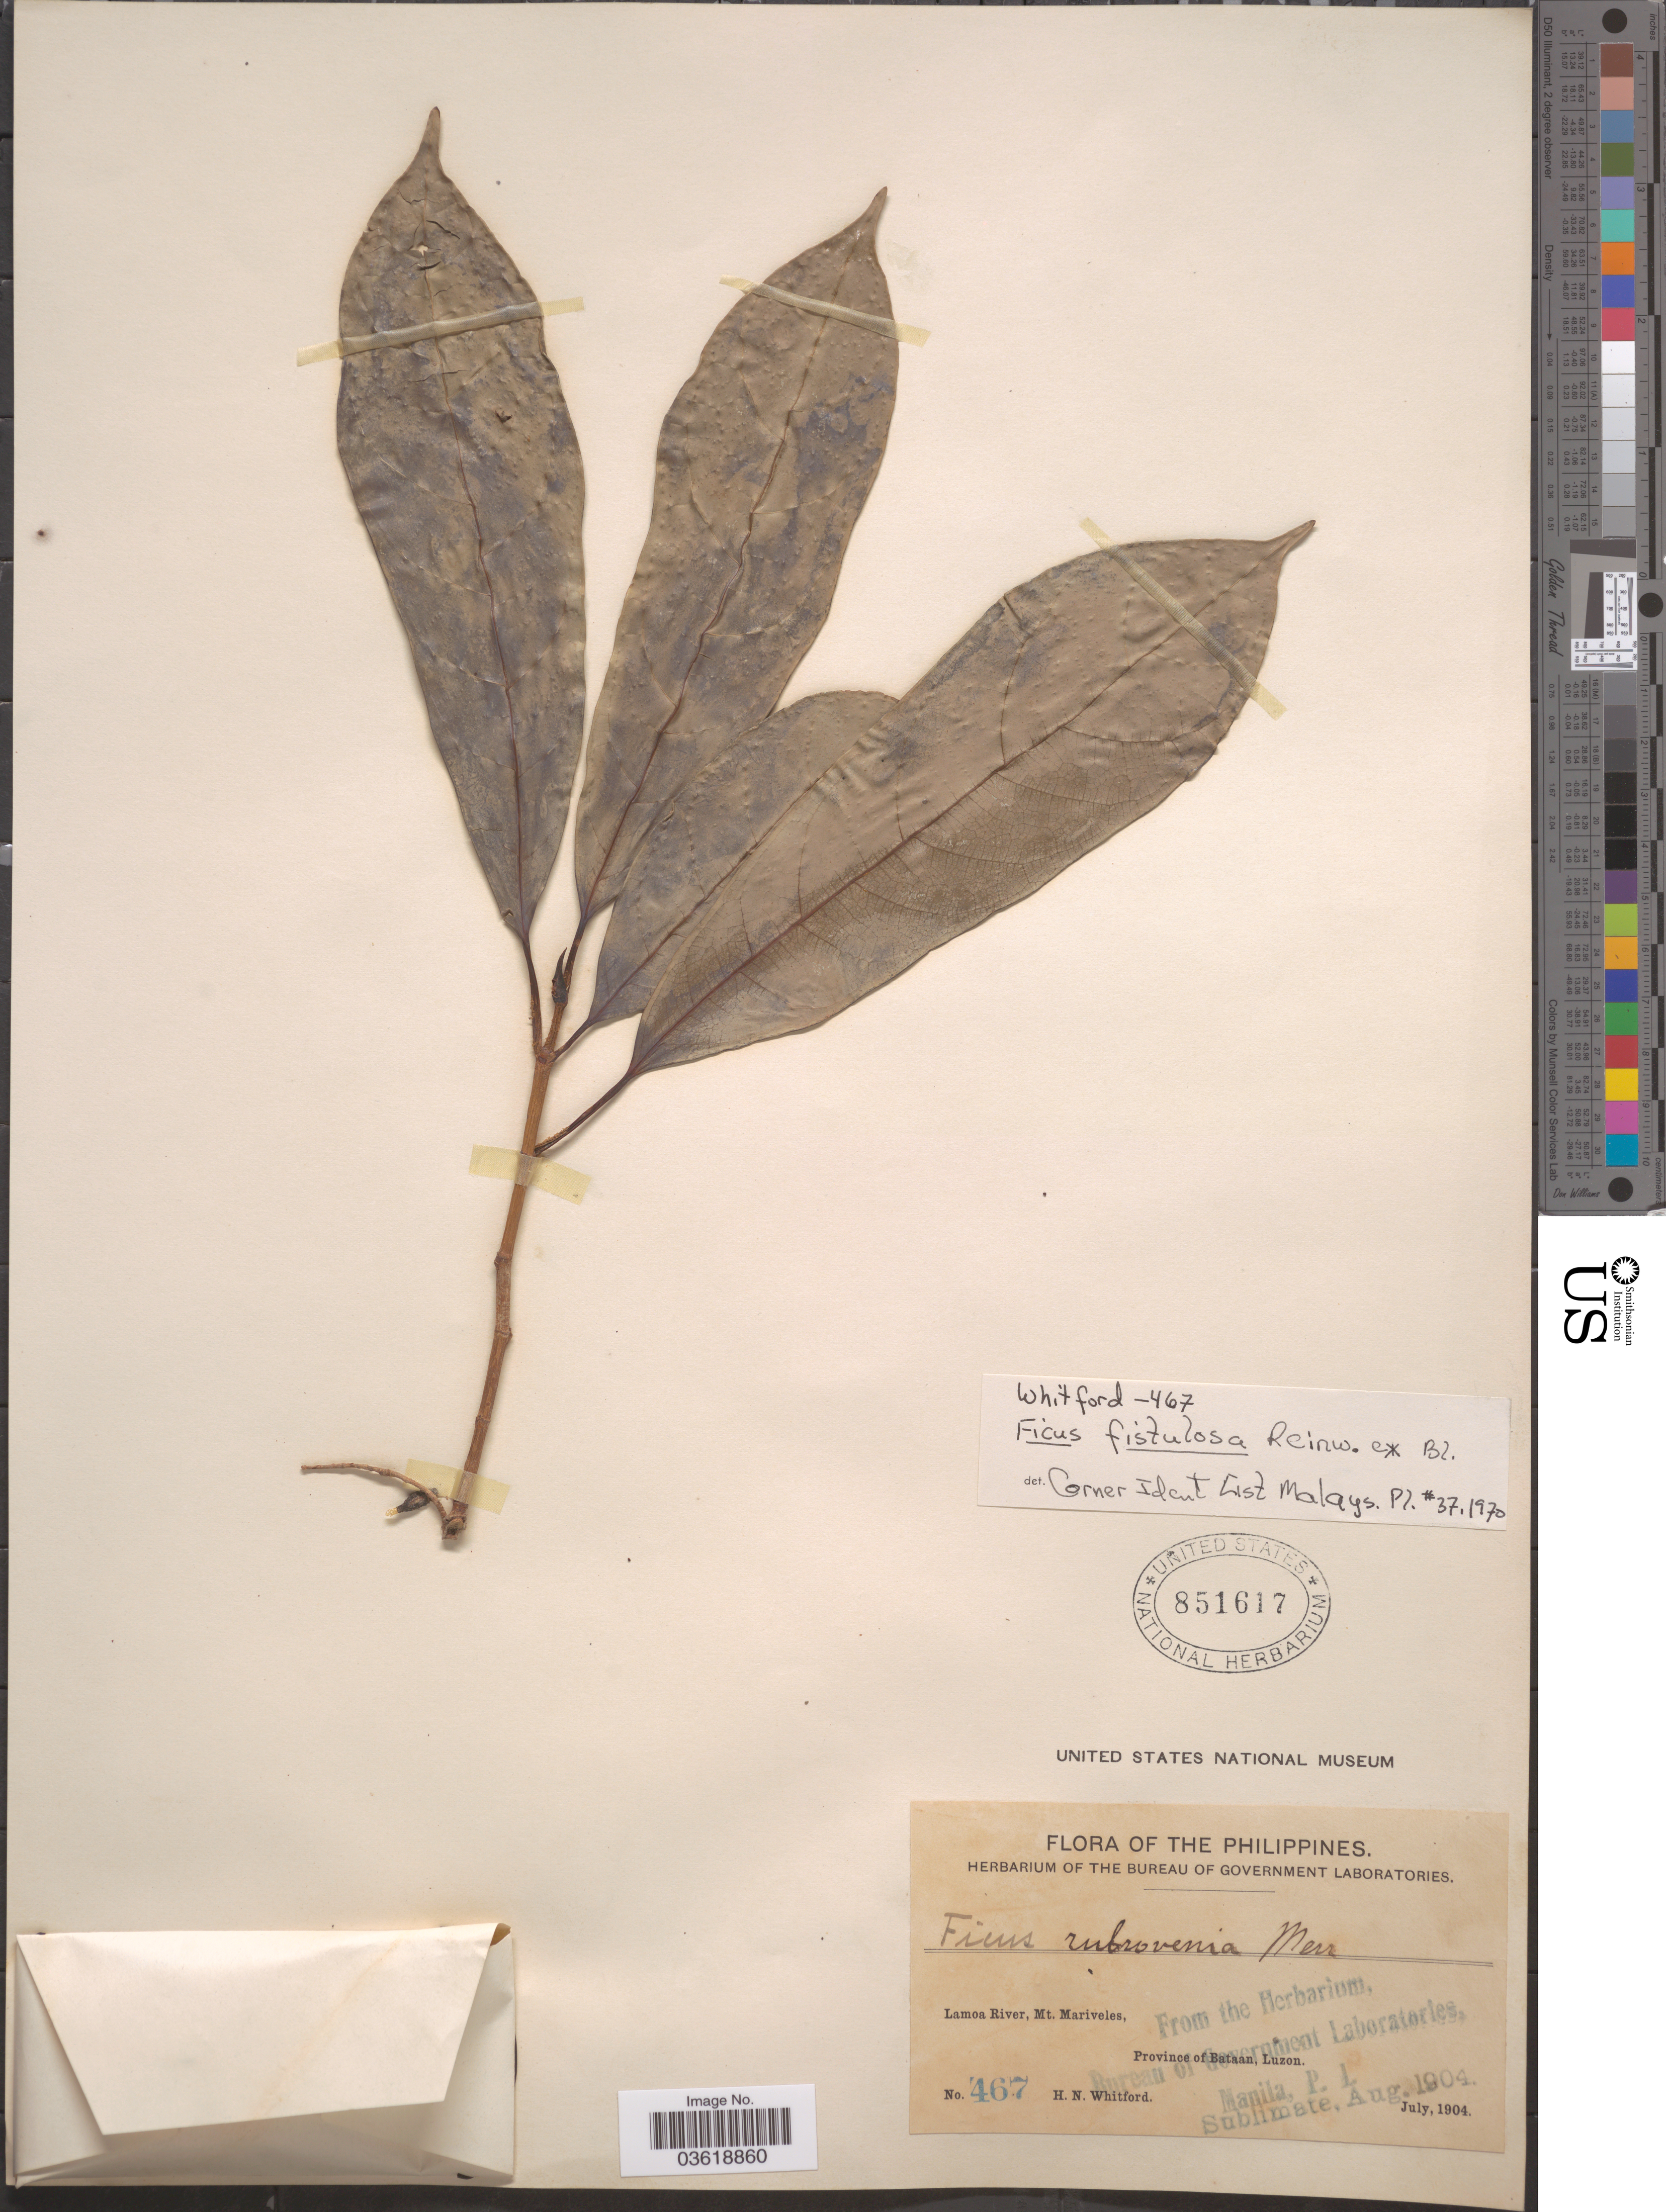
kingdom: Plantae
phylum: Tracheophyta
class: Magnoliopsida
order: Rosales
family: Moraceae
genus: Ficus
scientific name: Ficus fistulosa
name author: Reinw. ex Blume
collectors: H. N. Whitford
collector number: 467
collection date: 1904-07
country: Philippines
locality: Lamoa River, Mt. Mariveles, Province of Bataan, Luzon.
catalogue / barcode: US 851617